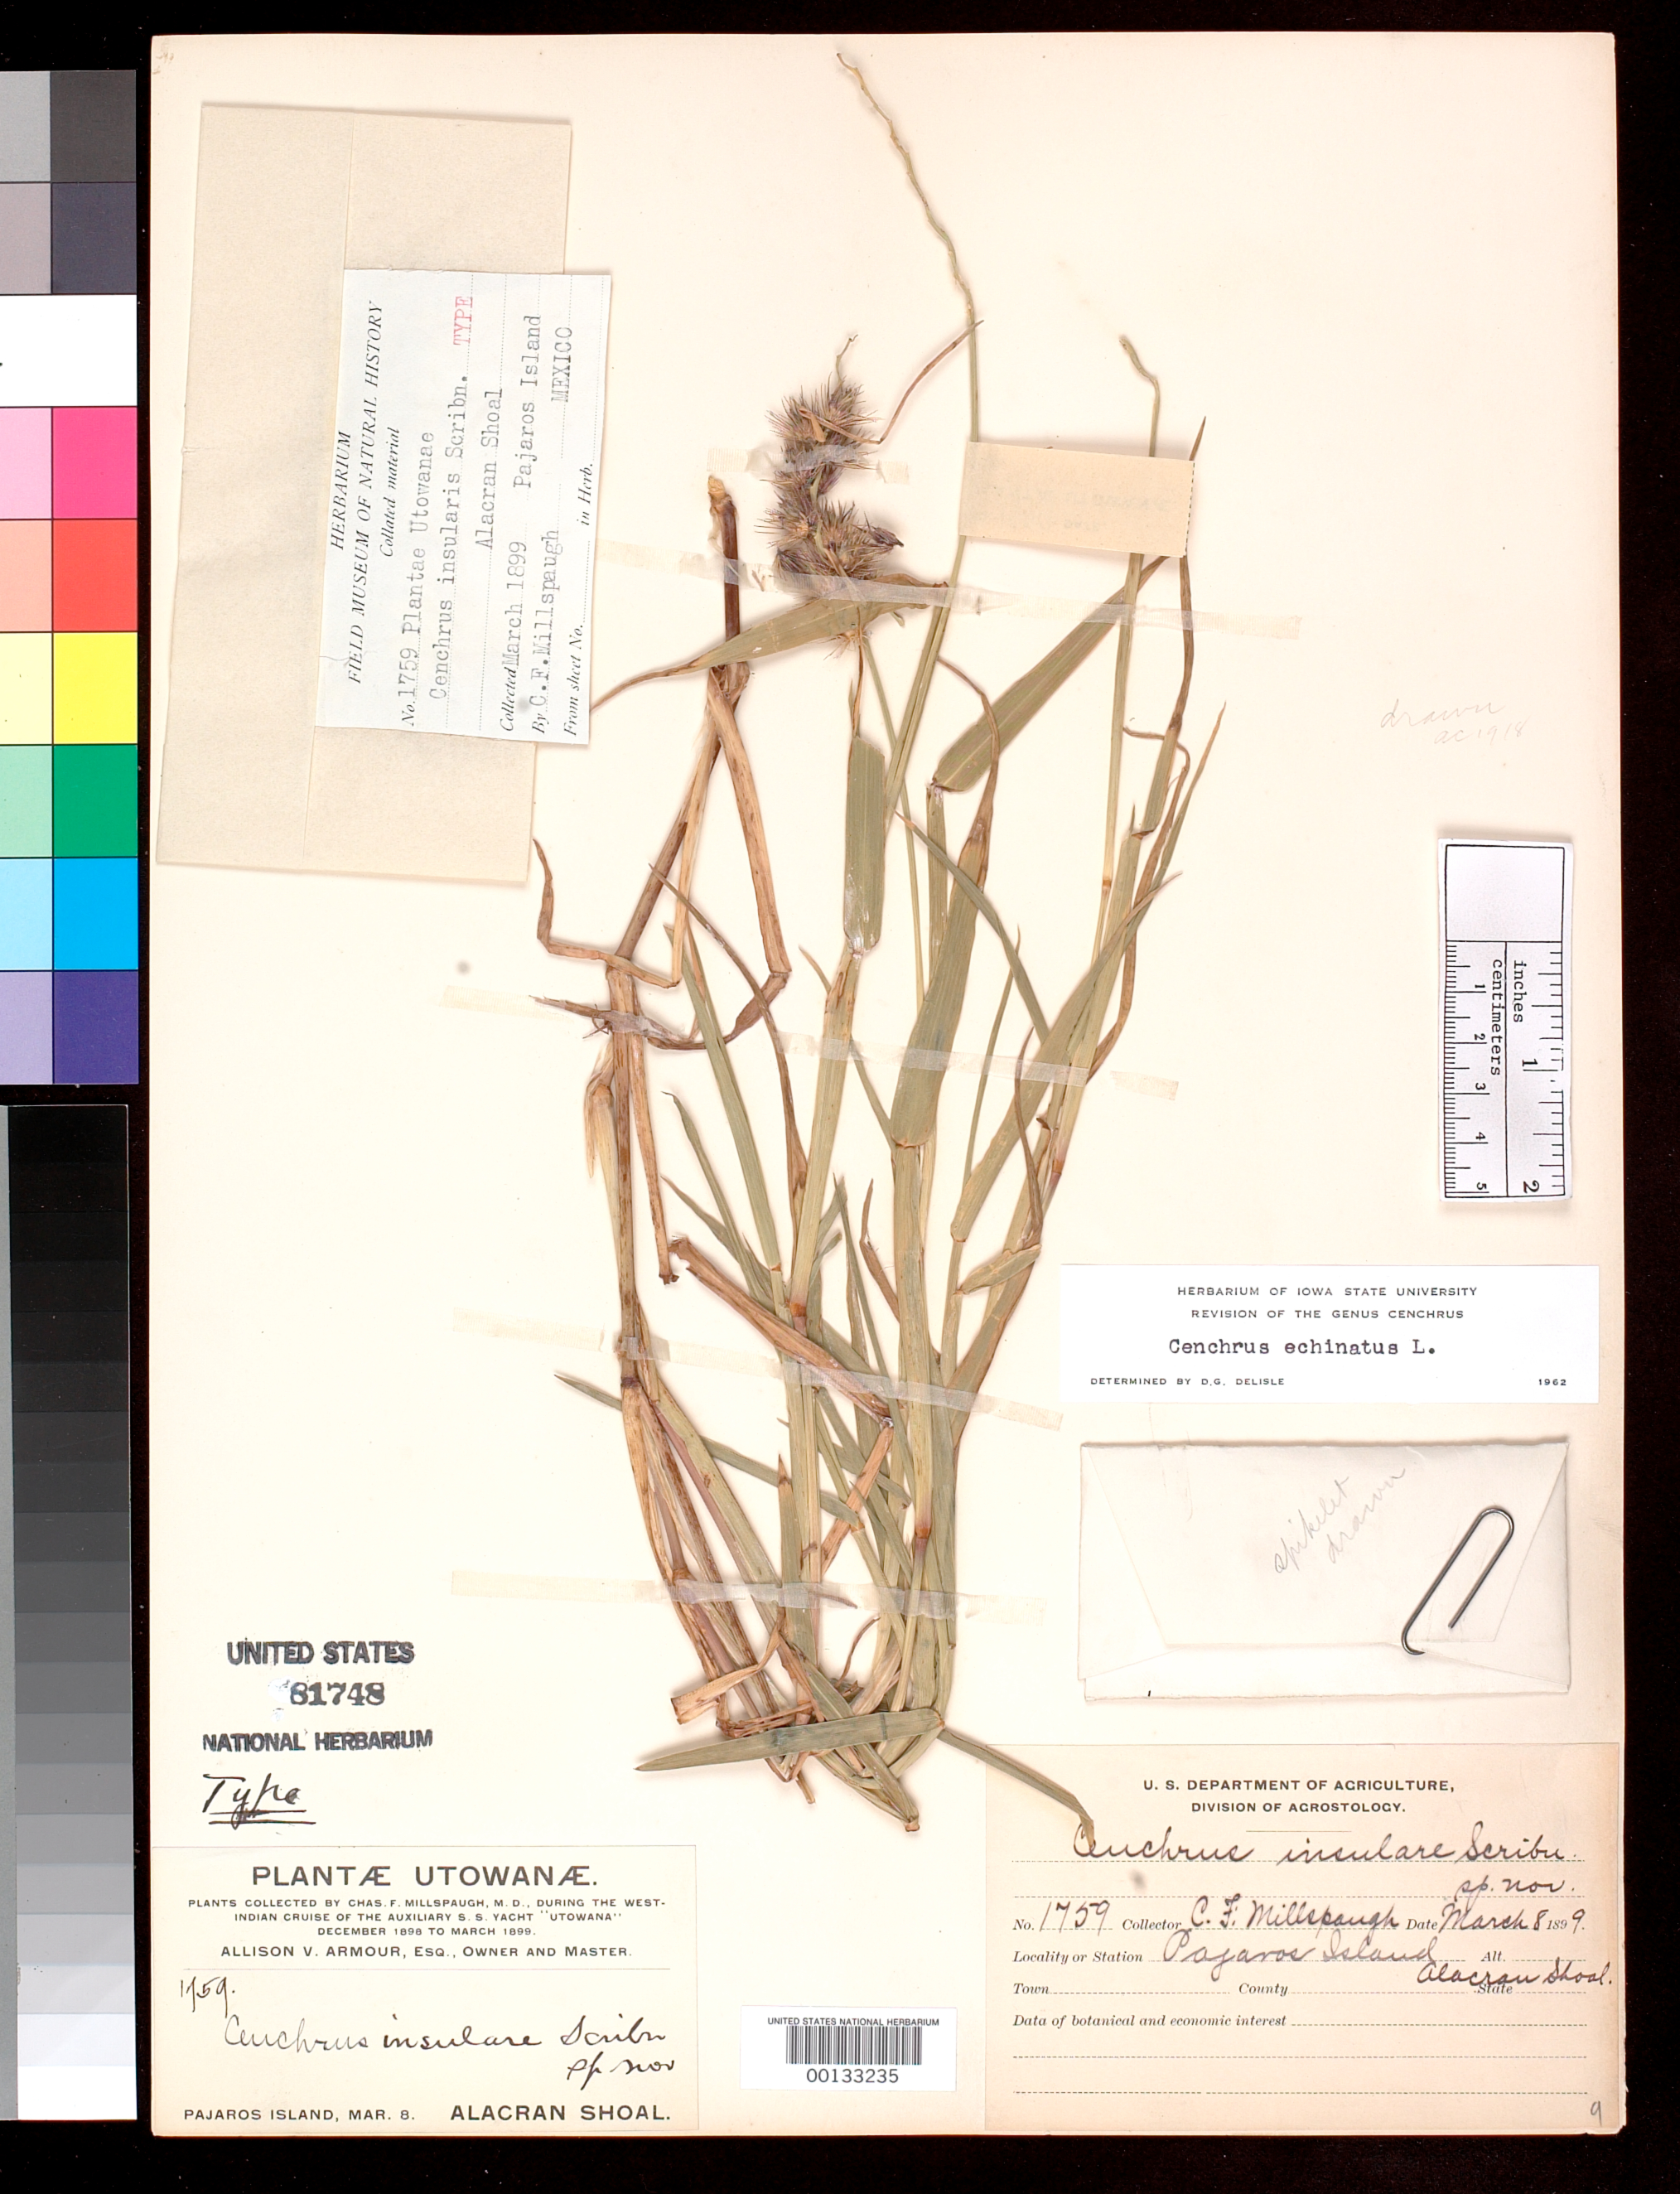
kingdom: Plantae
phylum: Tracheophyta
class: Liliopsida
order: Poales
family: Poaceae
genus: Cenchrus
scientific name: Cenchrus insularis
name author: Scribn. in Millsp.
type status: Isotype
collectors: C. F. Millspaugh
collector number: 1759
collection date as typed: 08 Mar 1899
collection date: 1899-03-08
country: Mexico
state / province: Yucatán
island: Pajaros Island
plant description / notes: Annotated as "Cenchrus insulare Scribn. sp. nov." and as "Type"; epithet published as "insularis" and protologue cites "type in Field Col. Mus. herb. no. 61759"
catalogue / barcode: US 81748